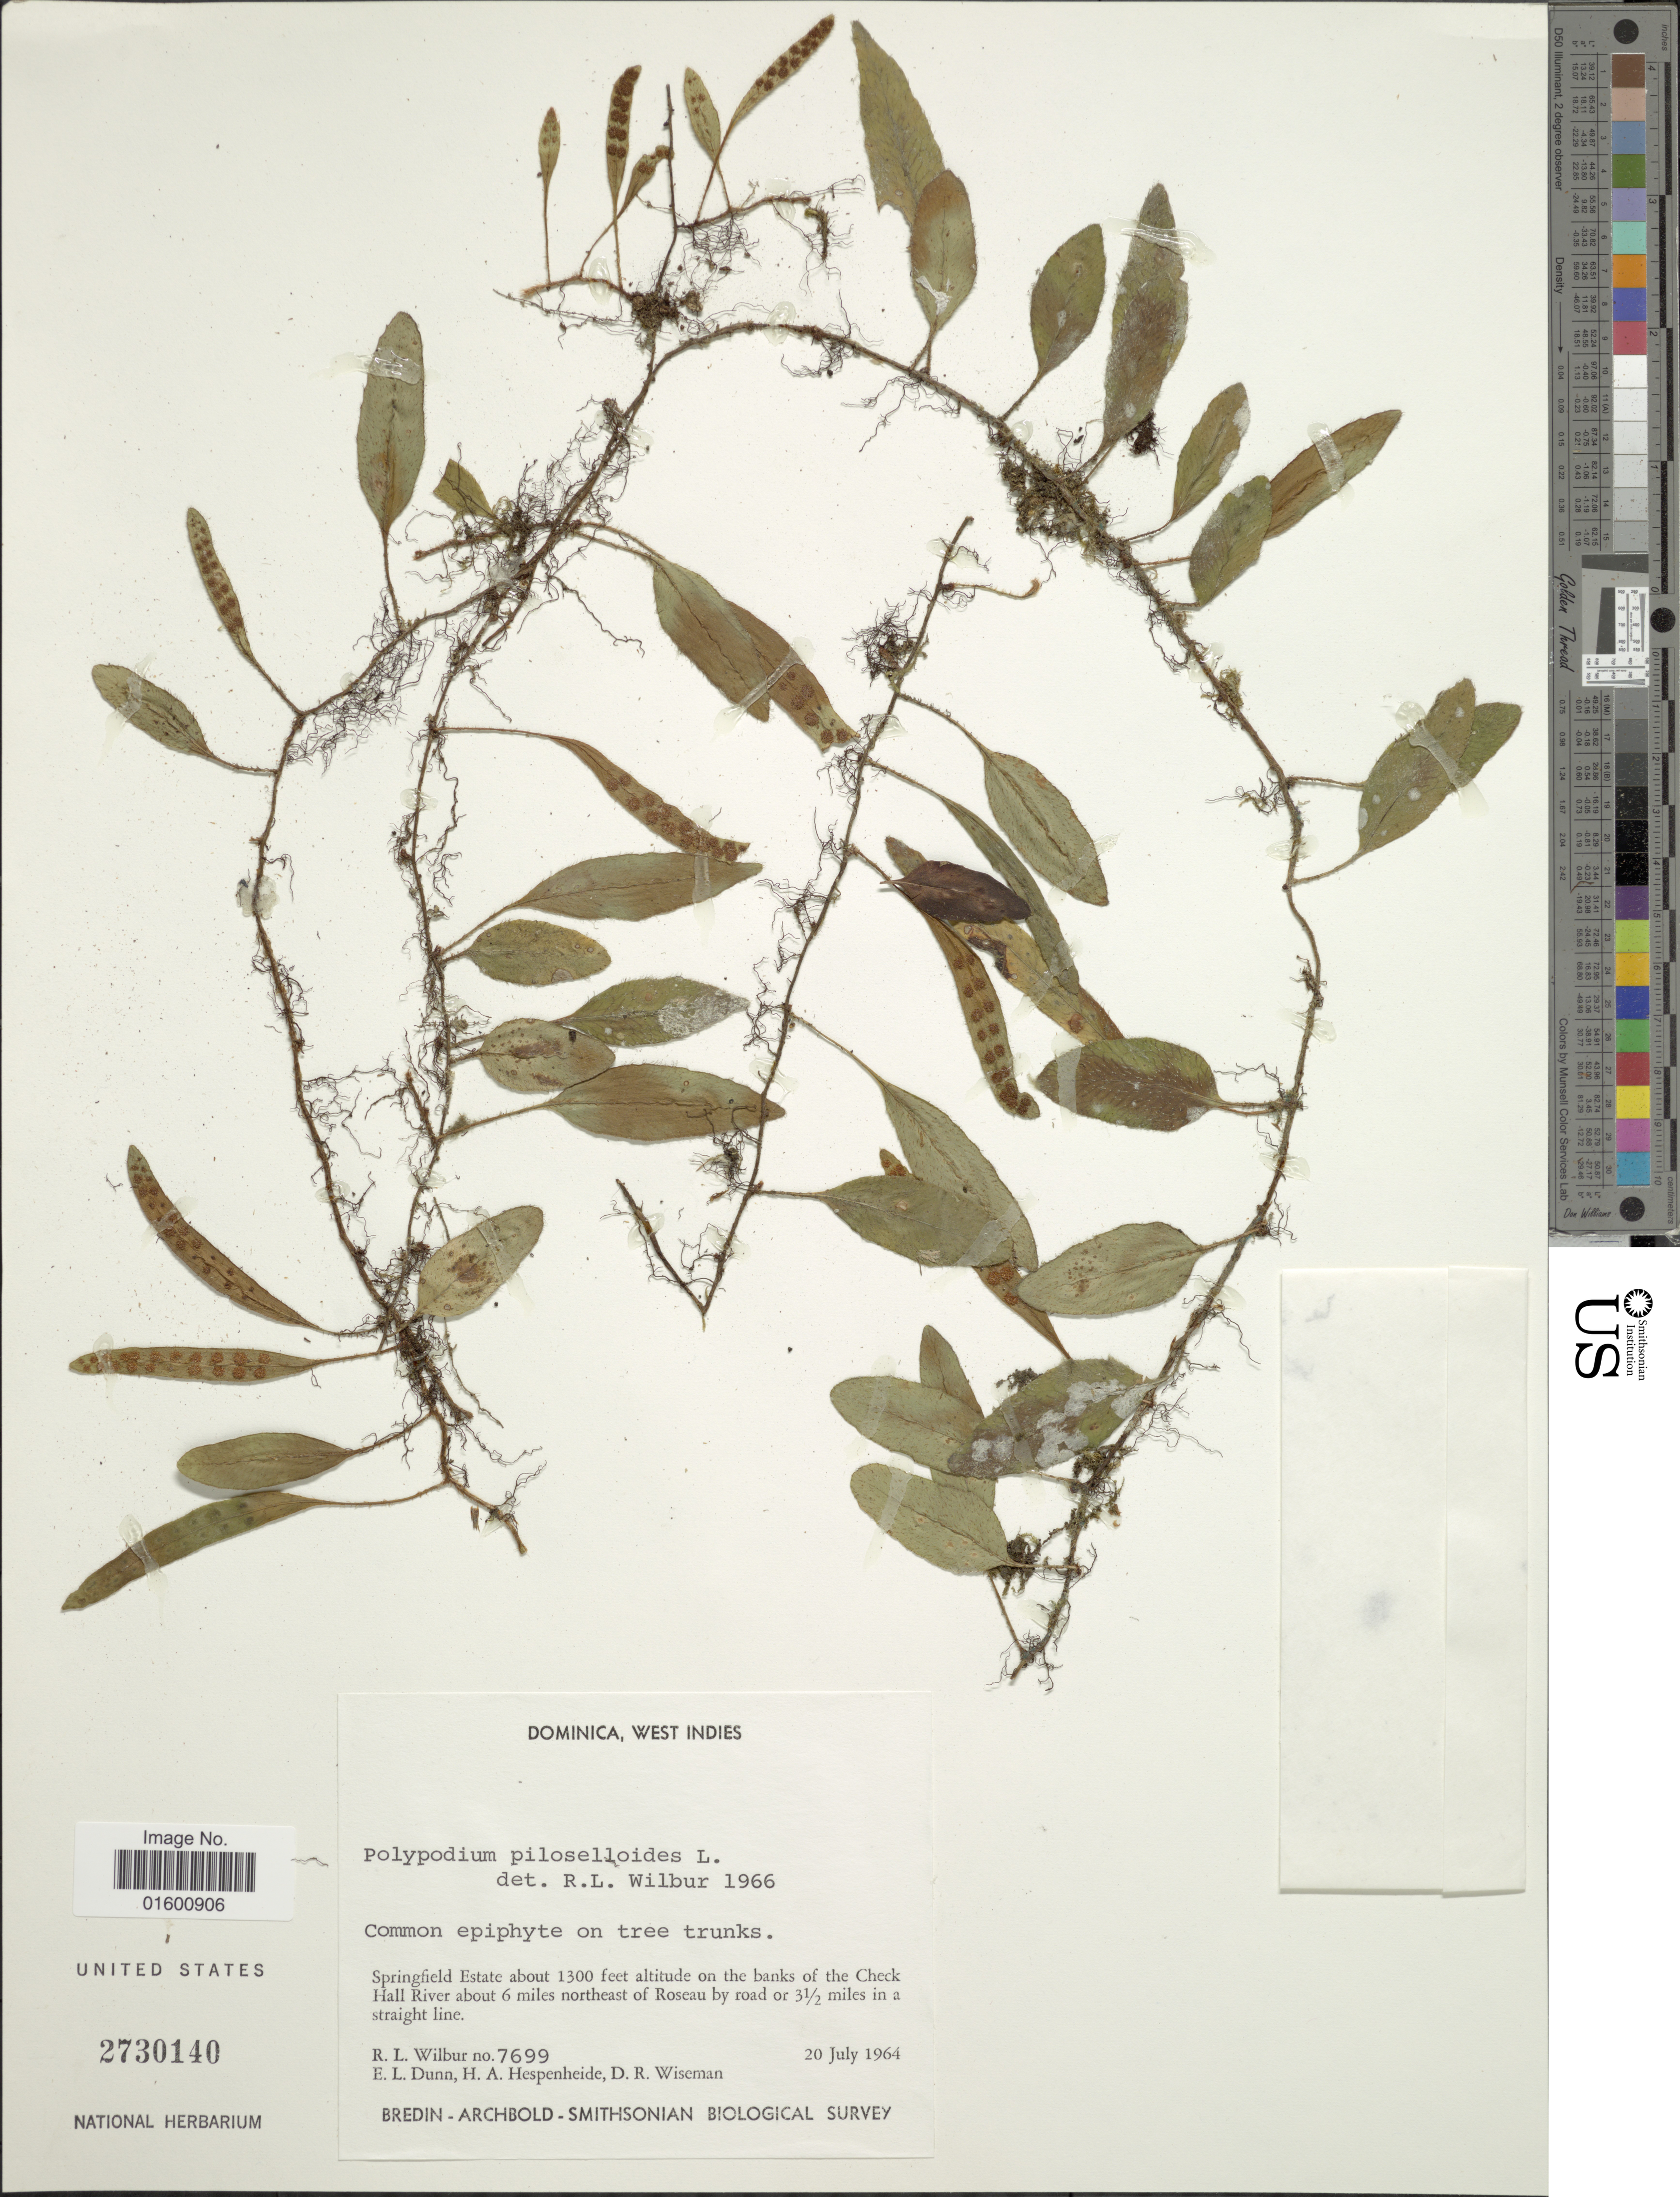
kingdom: Plantae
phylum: Tracheophyta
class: Polypodiopsida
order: Polypodiales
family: Polypodiaceae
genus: Microgramma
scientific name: Microgramma piloselloides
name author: (L.) Copel.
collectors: R. L. Wilbur, E. Dunn, H. A. Hespenheide & D. R. Wiseman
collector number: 7699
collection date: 1964-07-20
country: Dominica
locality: Springfield Estate about 1300 feet altitude on the banks of the Check Hall River about 6 miles northeast of Roseau by road or 2 1/2 miles in a straight line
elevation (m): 396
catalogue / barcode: US 2730140